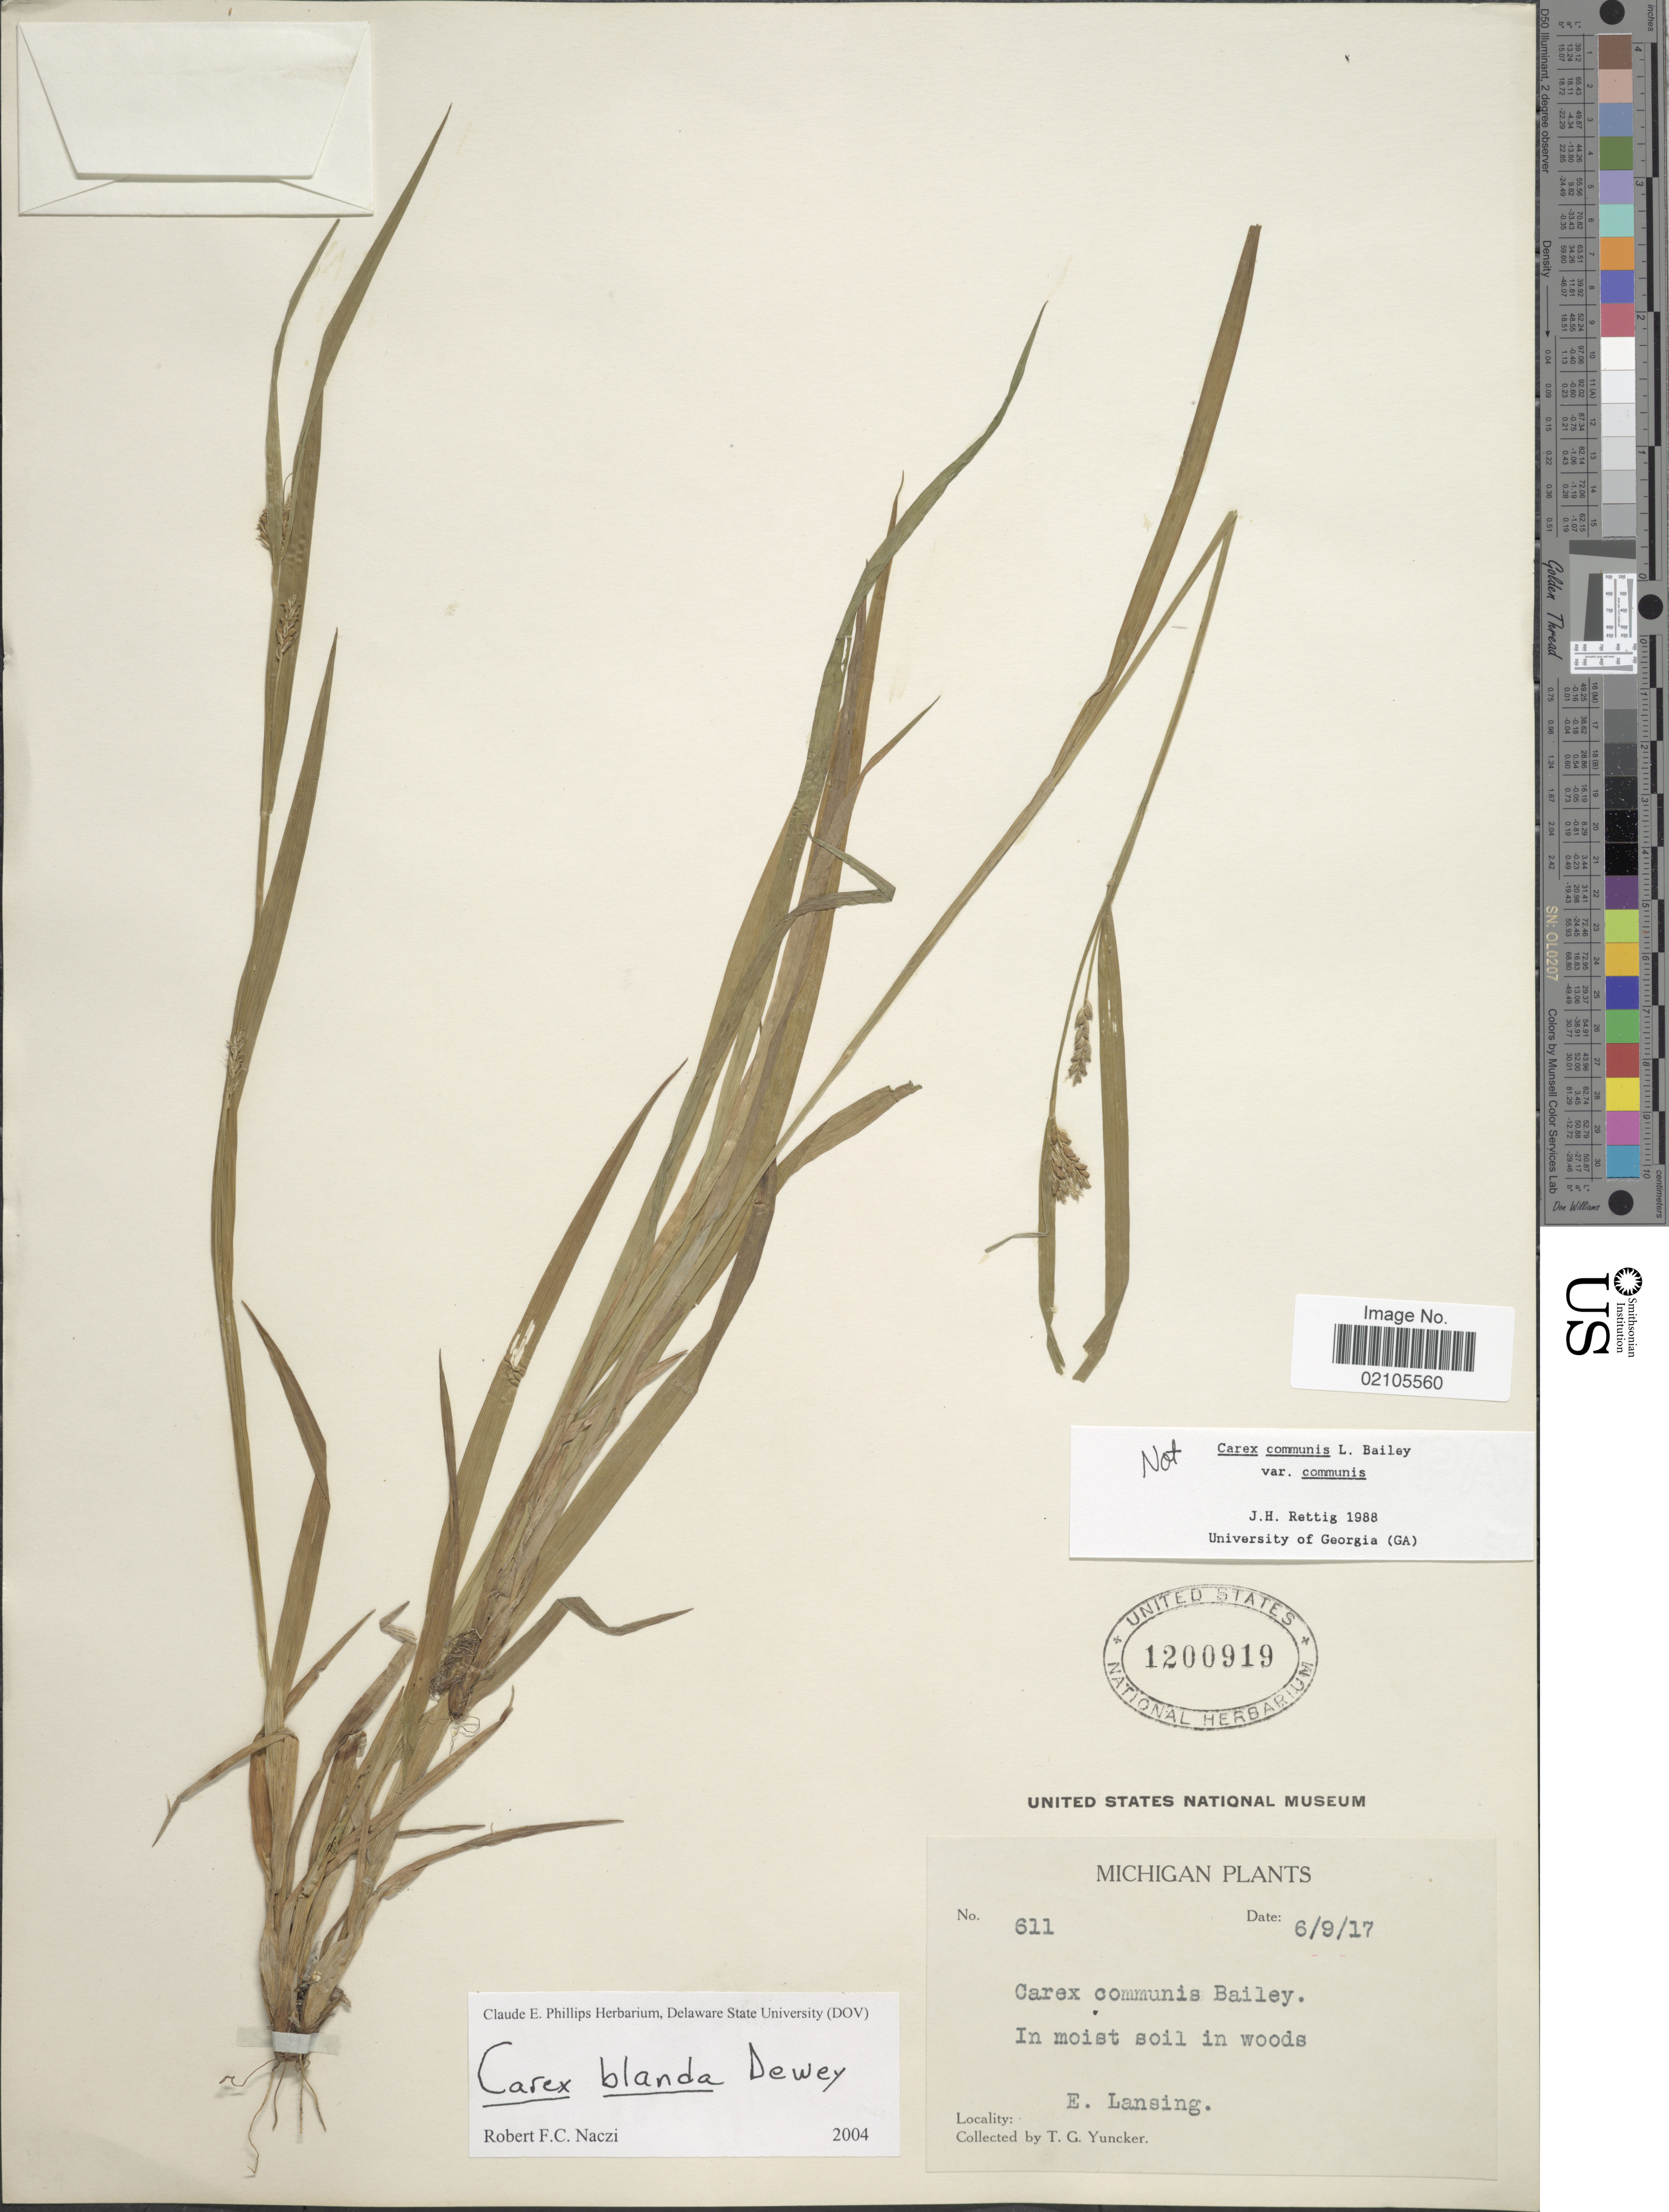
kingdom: Plantae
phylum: Tracheophyta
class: Liliopsida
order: Poales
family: Cyperaceae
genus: Carex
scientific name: Carex blanda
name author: Dewey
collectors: T. G. Yuncker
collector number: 611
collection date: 1917-06-09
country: United States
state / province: Michigan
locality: In woods, E. Lansing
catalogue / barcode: US 1200919